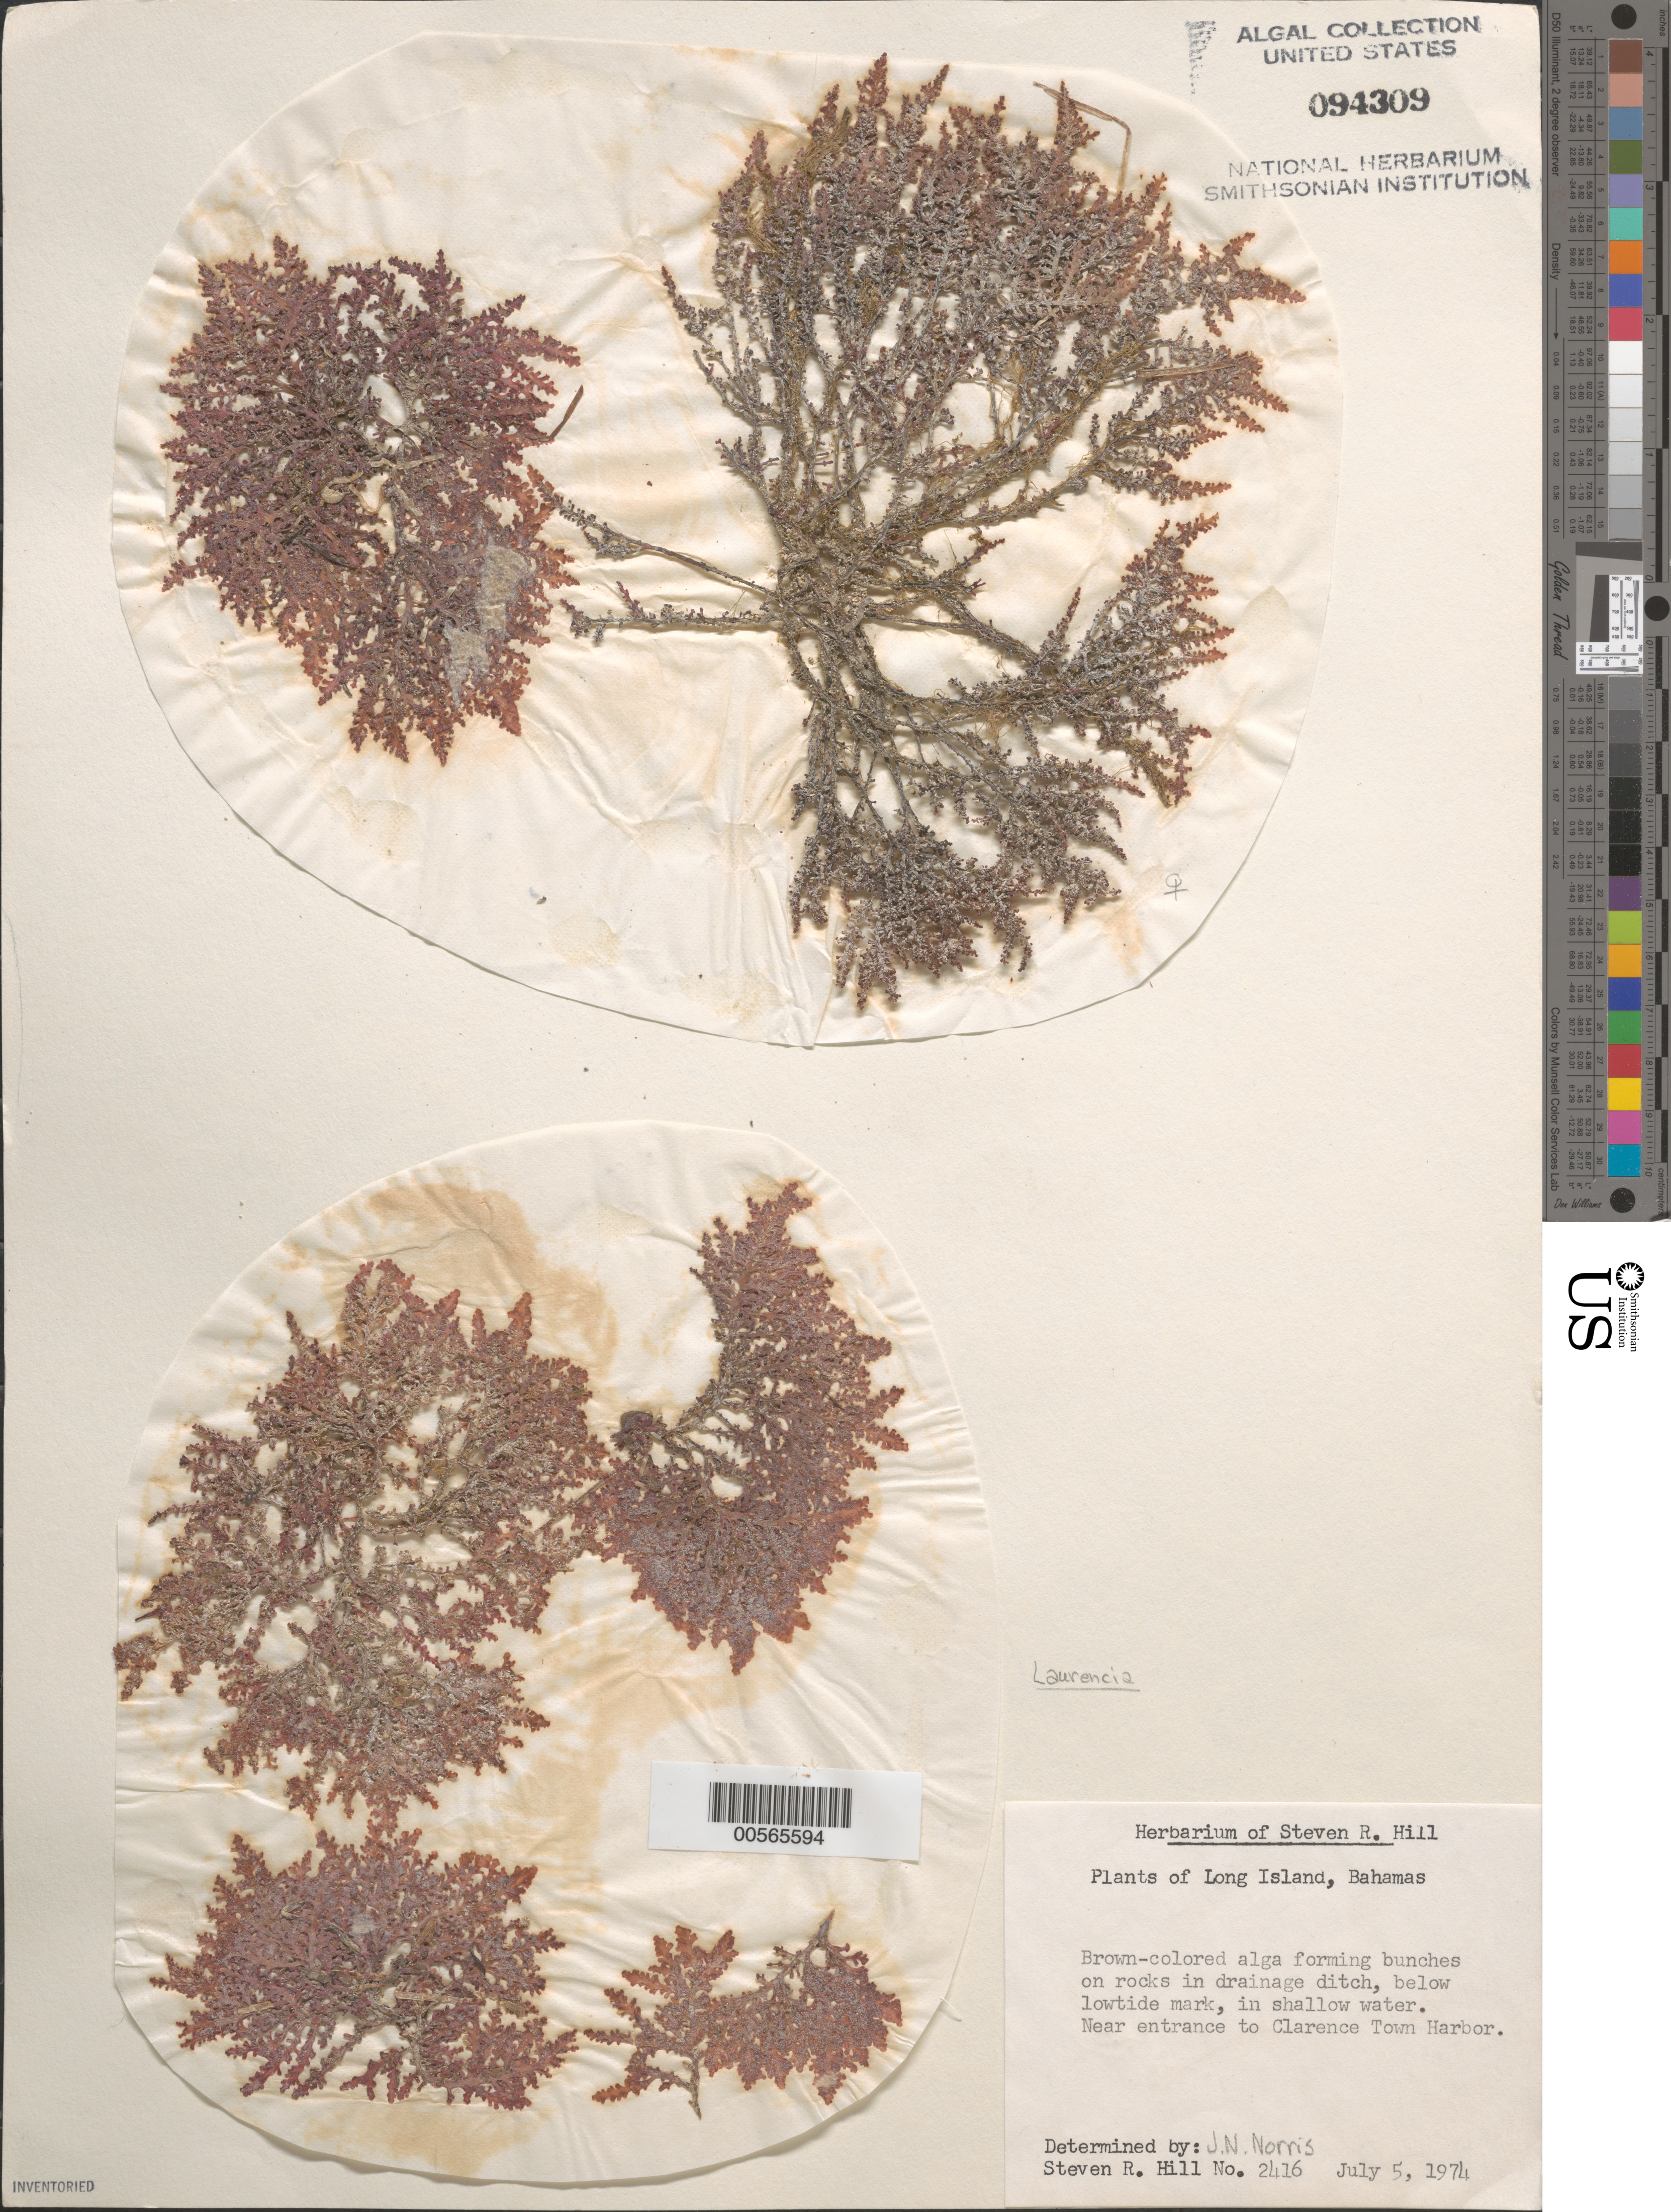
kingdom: Plantae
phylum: Rhodophyta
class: Florideophyceae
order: Ceramiales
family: Rhodomelaceae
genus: Laurencia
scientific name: Laurencia sp.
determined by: Norris, James N.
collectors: S. R. Hill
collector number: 2416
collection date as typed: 05 Jul 1974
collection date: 1974-07-05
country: Bahamas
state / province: Long Island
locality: Near clarence town harbor entrance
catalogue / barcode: US 94309